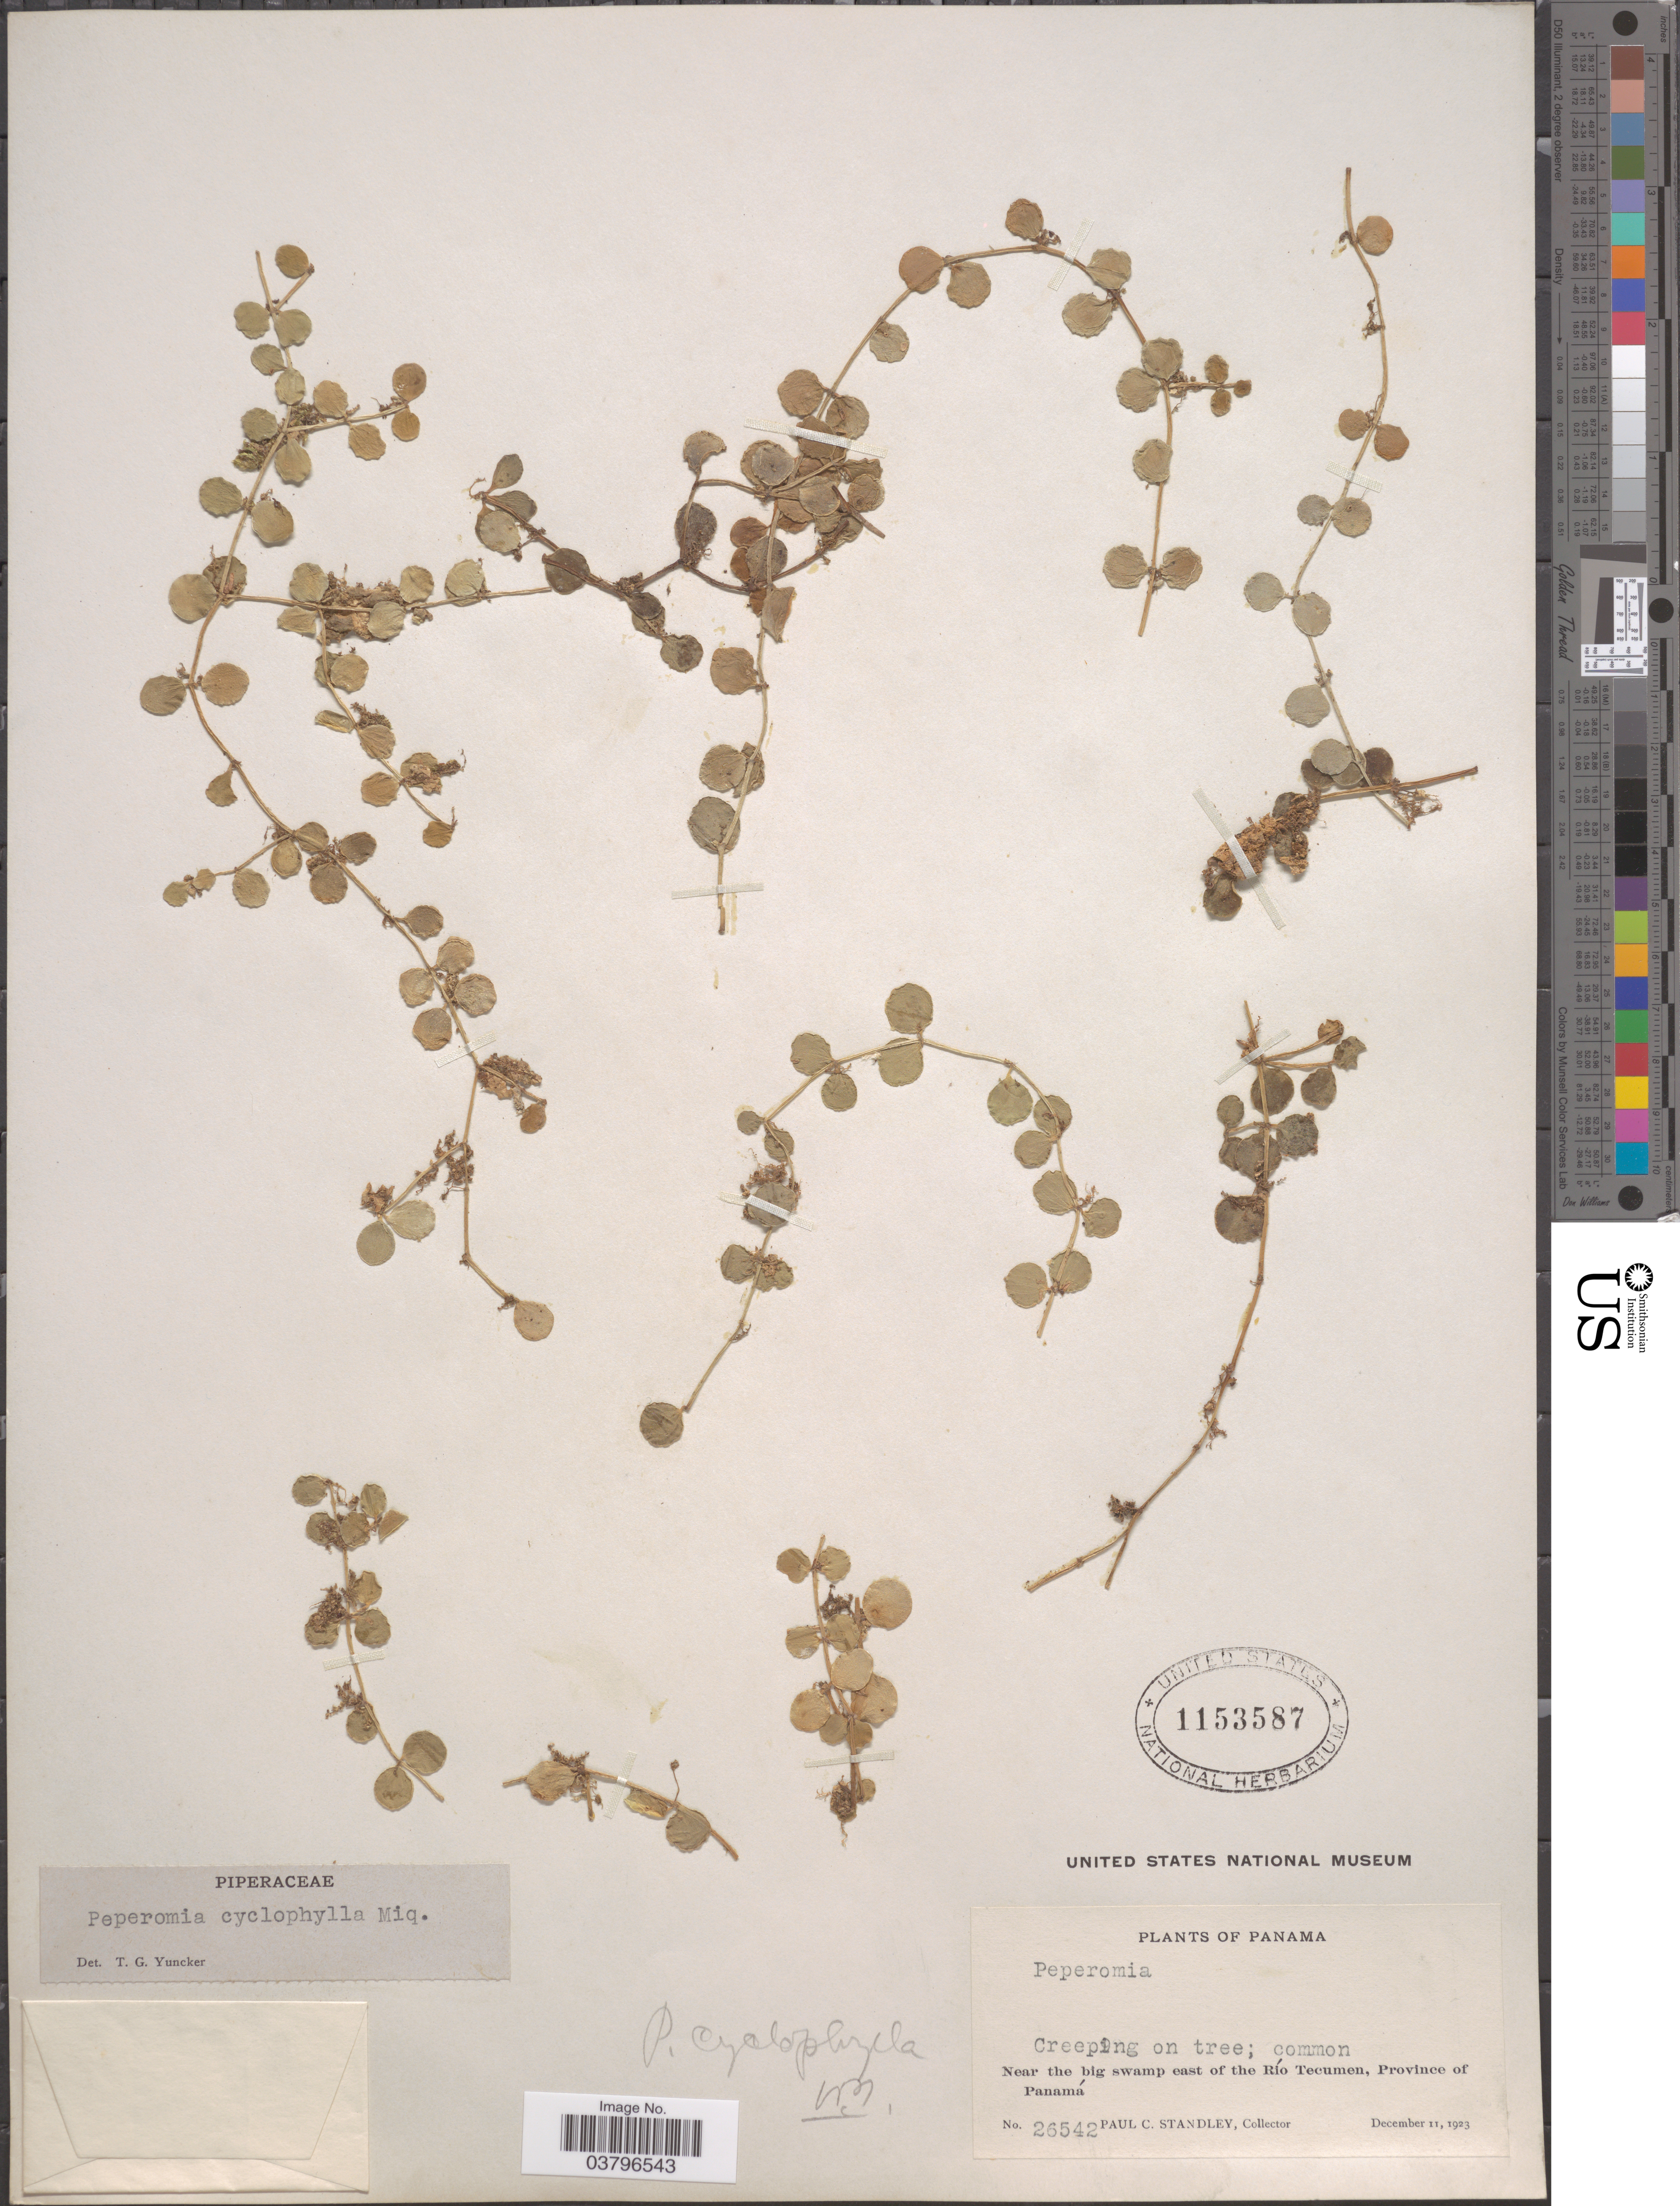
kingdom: Plantae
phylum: Tracheophyta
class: Magnoliopsida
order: Piperales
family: Piperaceae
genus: Peperomia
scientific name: Peperomia cyclophylla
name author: Miq.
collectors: P. C. Standley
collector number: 26542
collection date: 1923-12-11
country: Panama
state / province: Panamá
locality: Near the big swamp east of the Río Tecumen.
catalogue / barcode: US 1153587